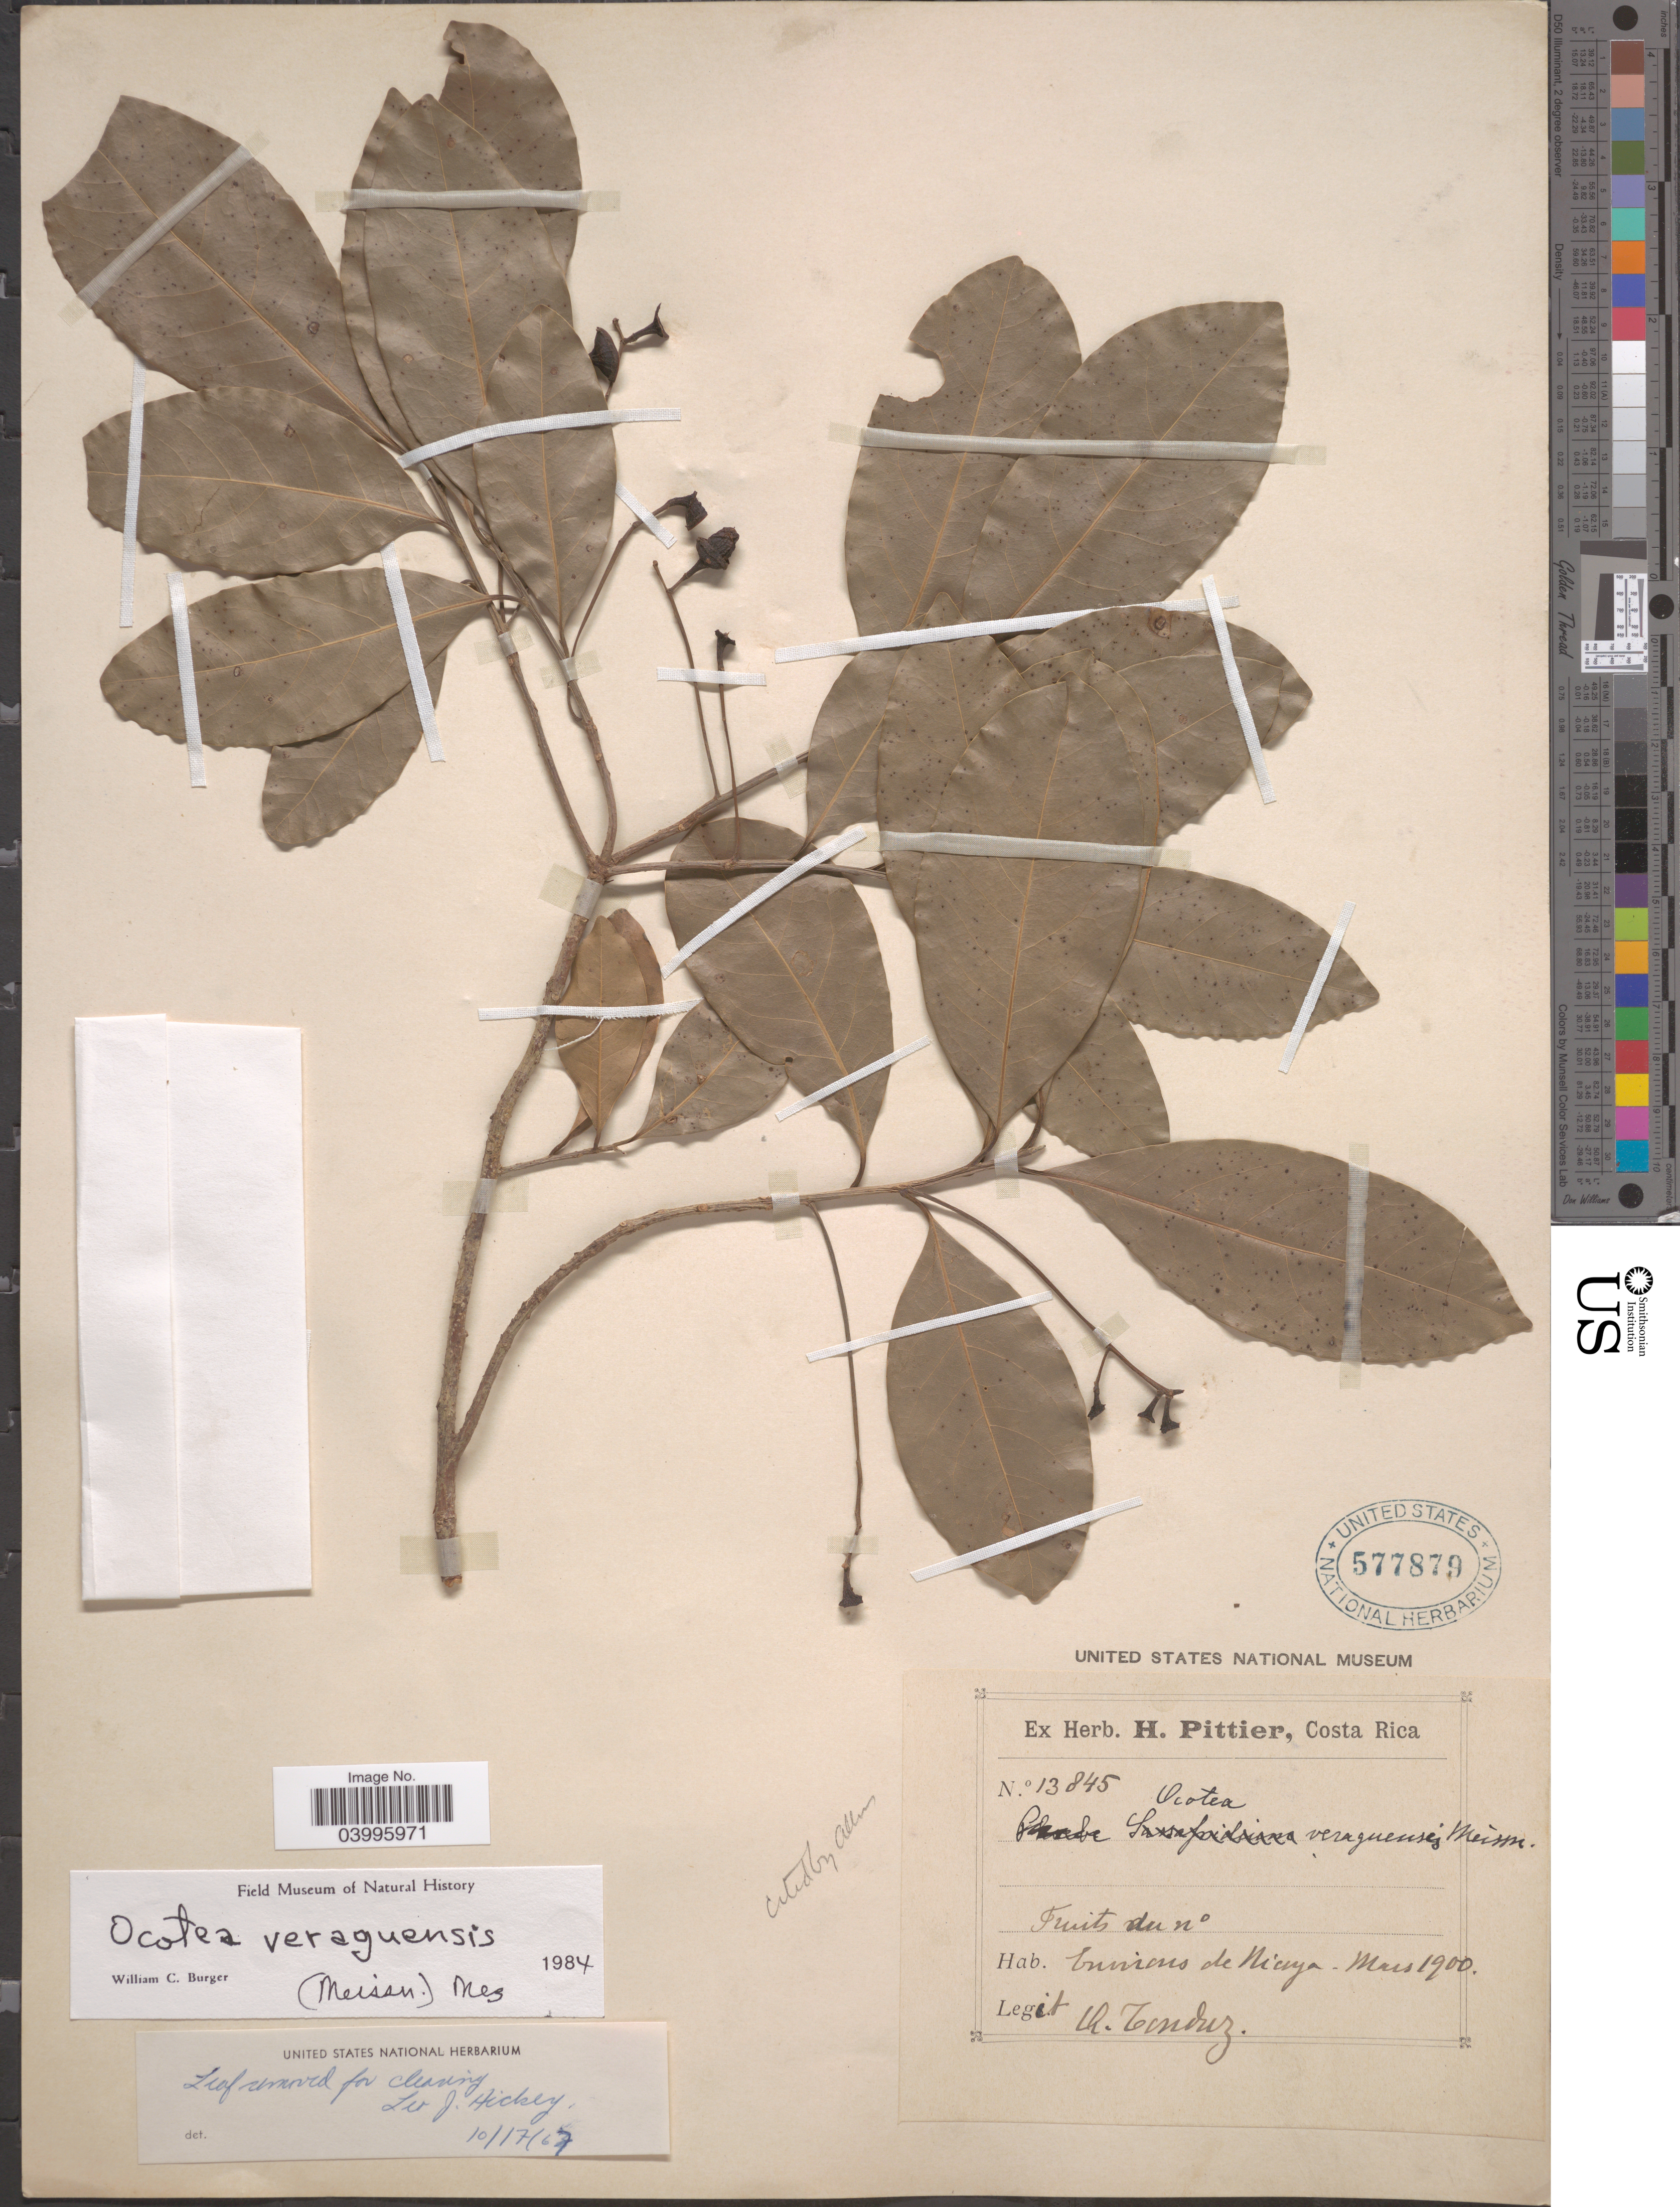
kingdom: Plantae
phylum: Tracheophyta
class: Magnoliopsida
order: Laurales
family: Lauraceae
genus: Ocotea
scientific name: Ocotea veraguensis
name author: (Meisn.) Mez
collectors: A. Tonduz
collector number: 13845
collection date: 1900-03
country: Costa Rica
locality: Environs de Nicoya.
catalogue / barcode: US 577879